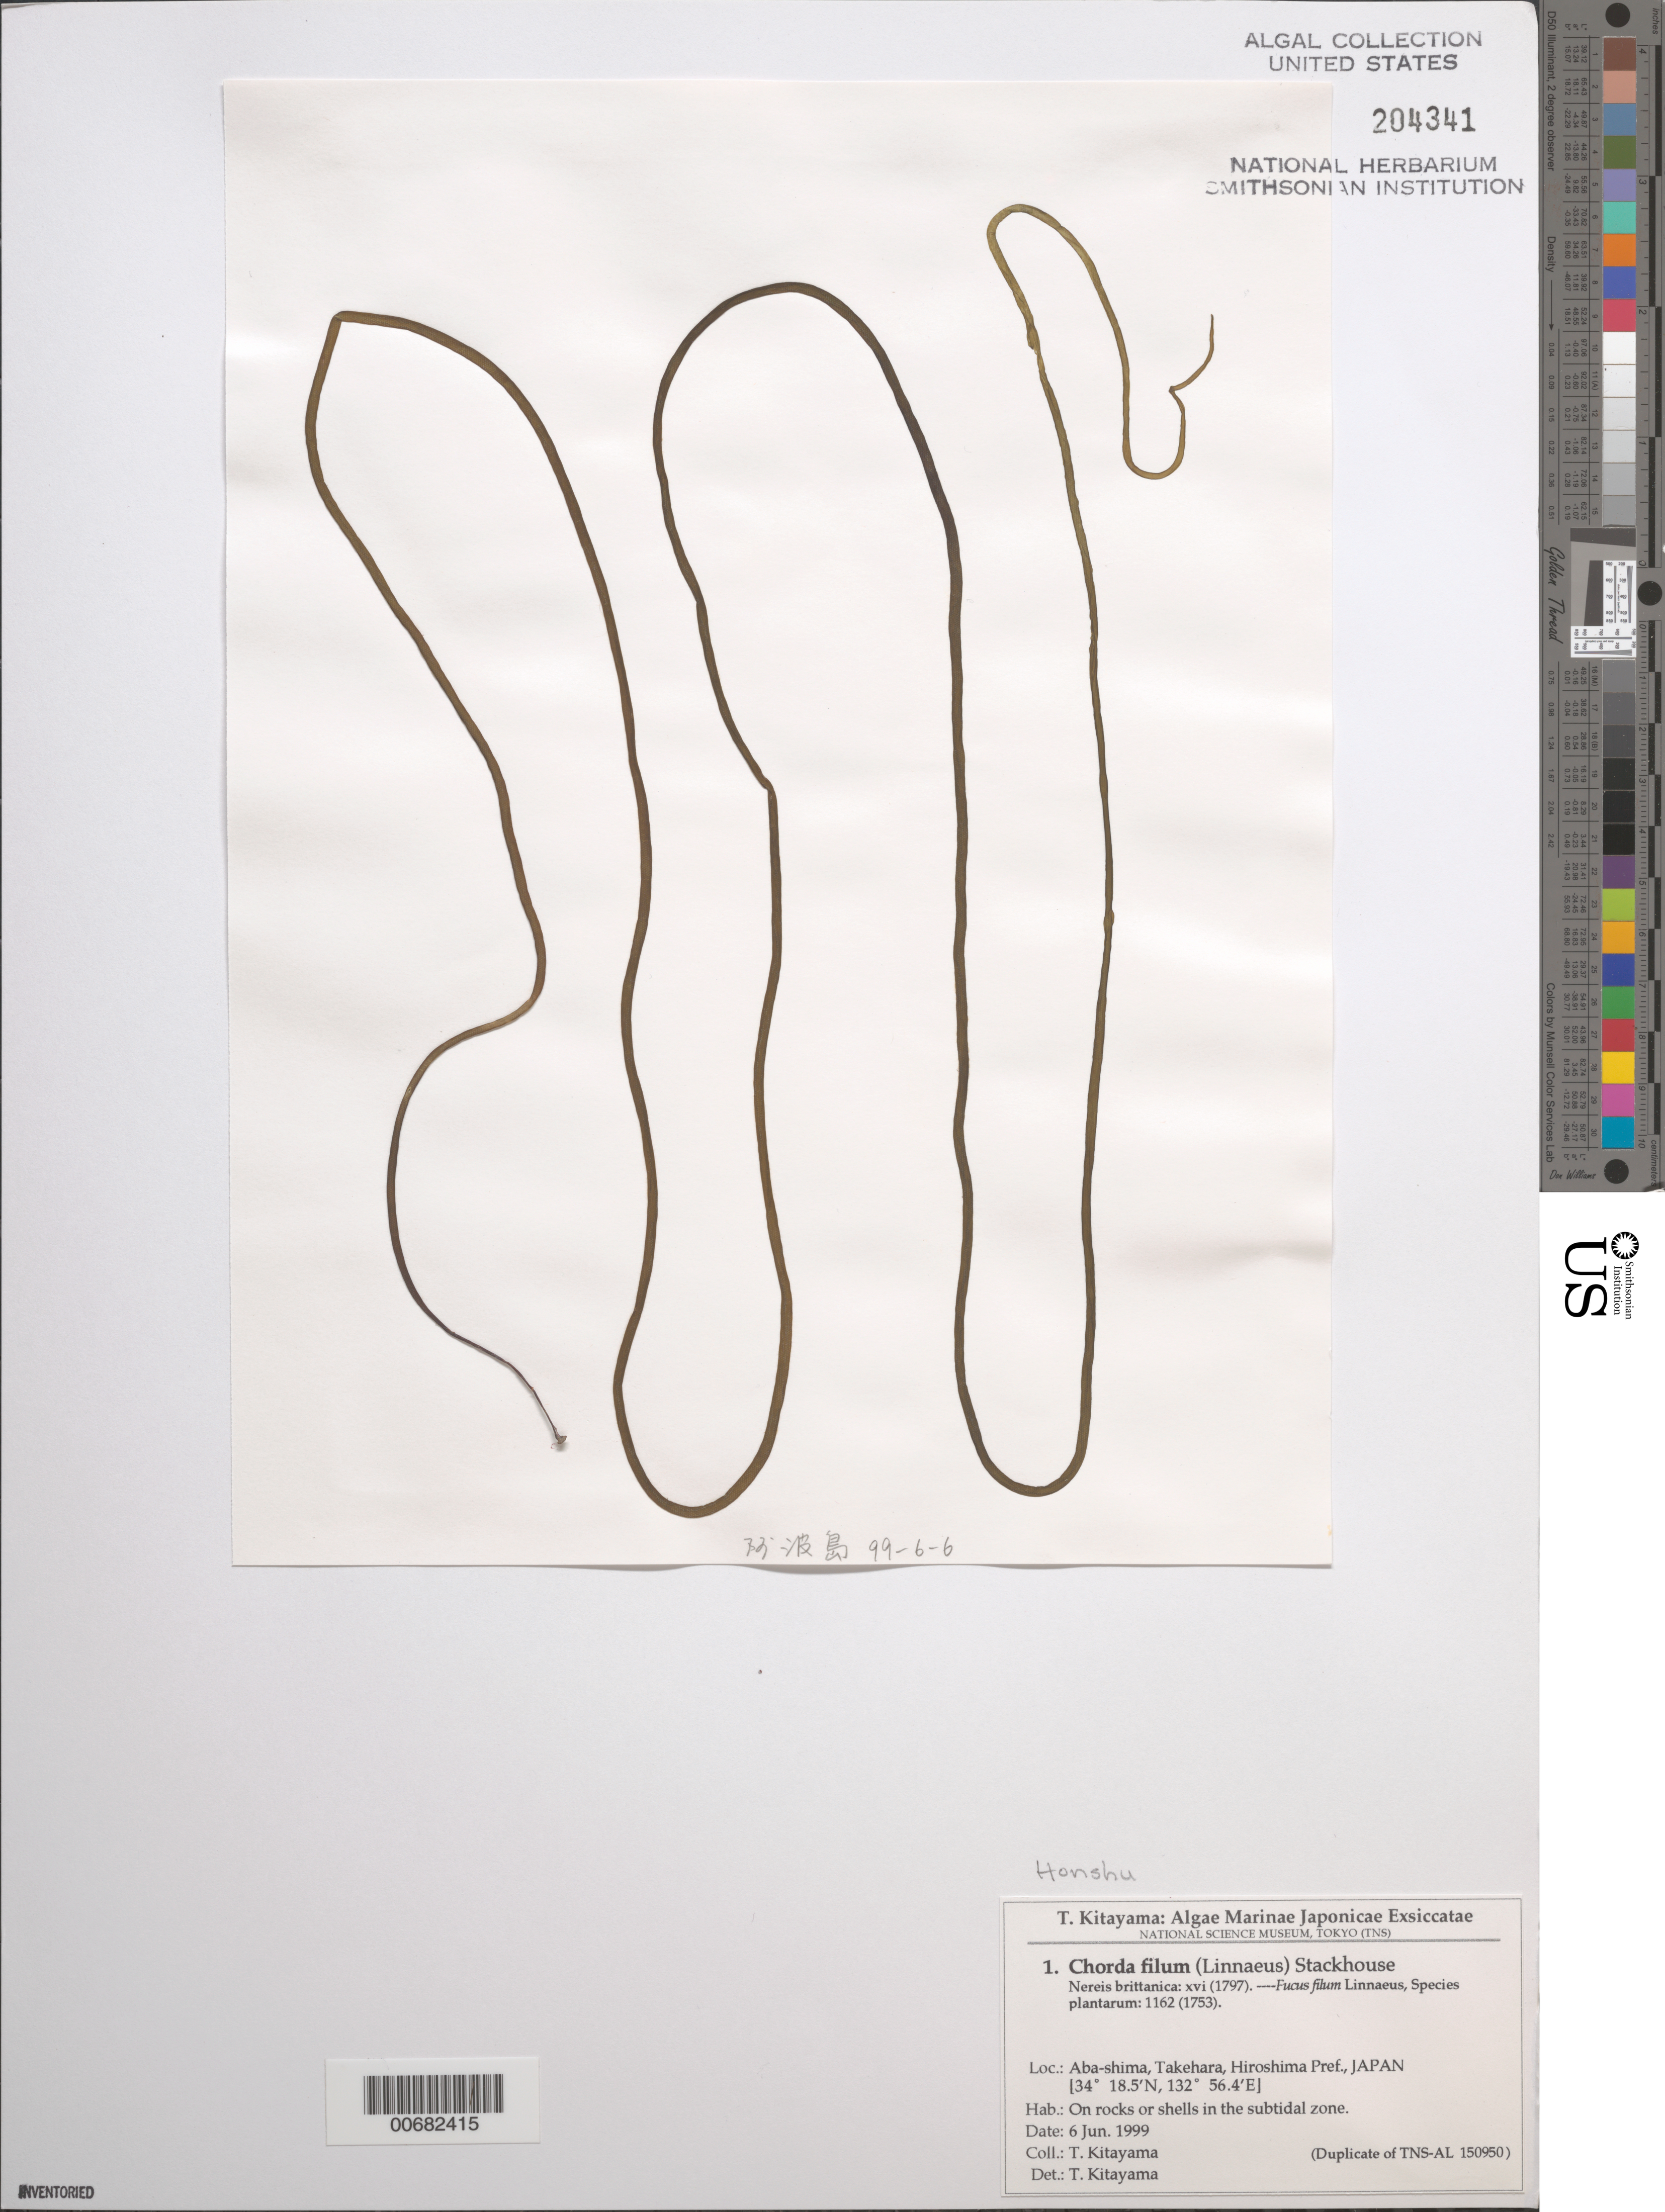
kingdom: Chromista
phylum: Ochrophyta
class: Phaeophyceae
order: Laminariales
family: Chordaceae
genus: Chorda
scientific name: Chorda filum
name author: (L.) Stackh.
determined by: Kitayama, T.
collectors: T. Kitayama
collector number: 1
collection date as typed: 06 Jun 1999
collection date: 1999-06-06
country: Japan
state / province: Hirosima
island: Honshu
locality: Aba-shima, Takehara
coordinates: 34 18.5' N, 132 56.4' E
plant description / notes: Kitayama, T., Algae Marinae Japonicae Exsiccatae, Fasc. I (Nos. 1-25)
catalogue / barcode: US 204341